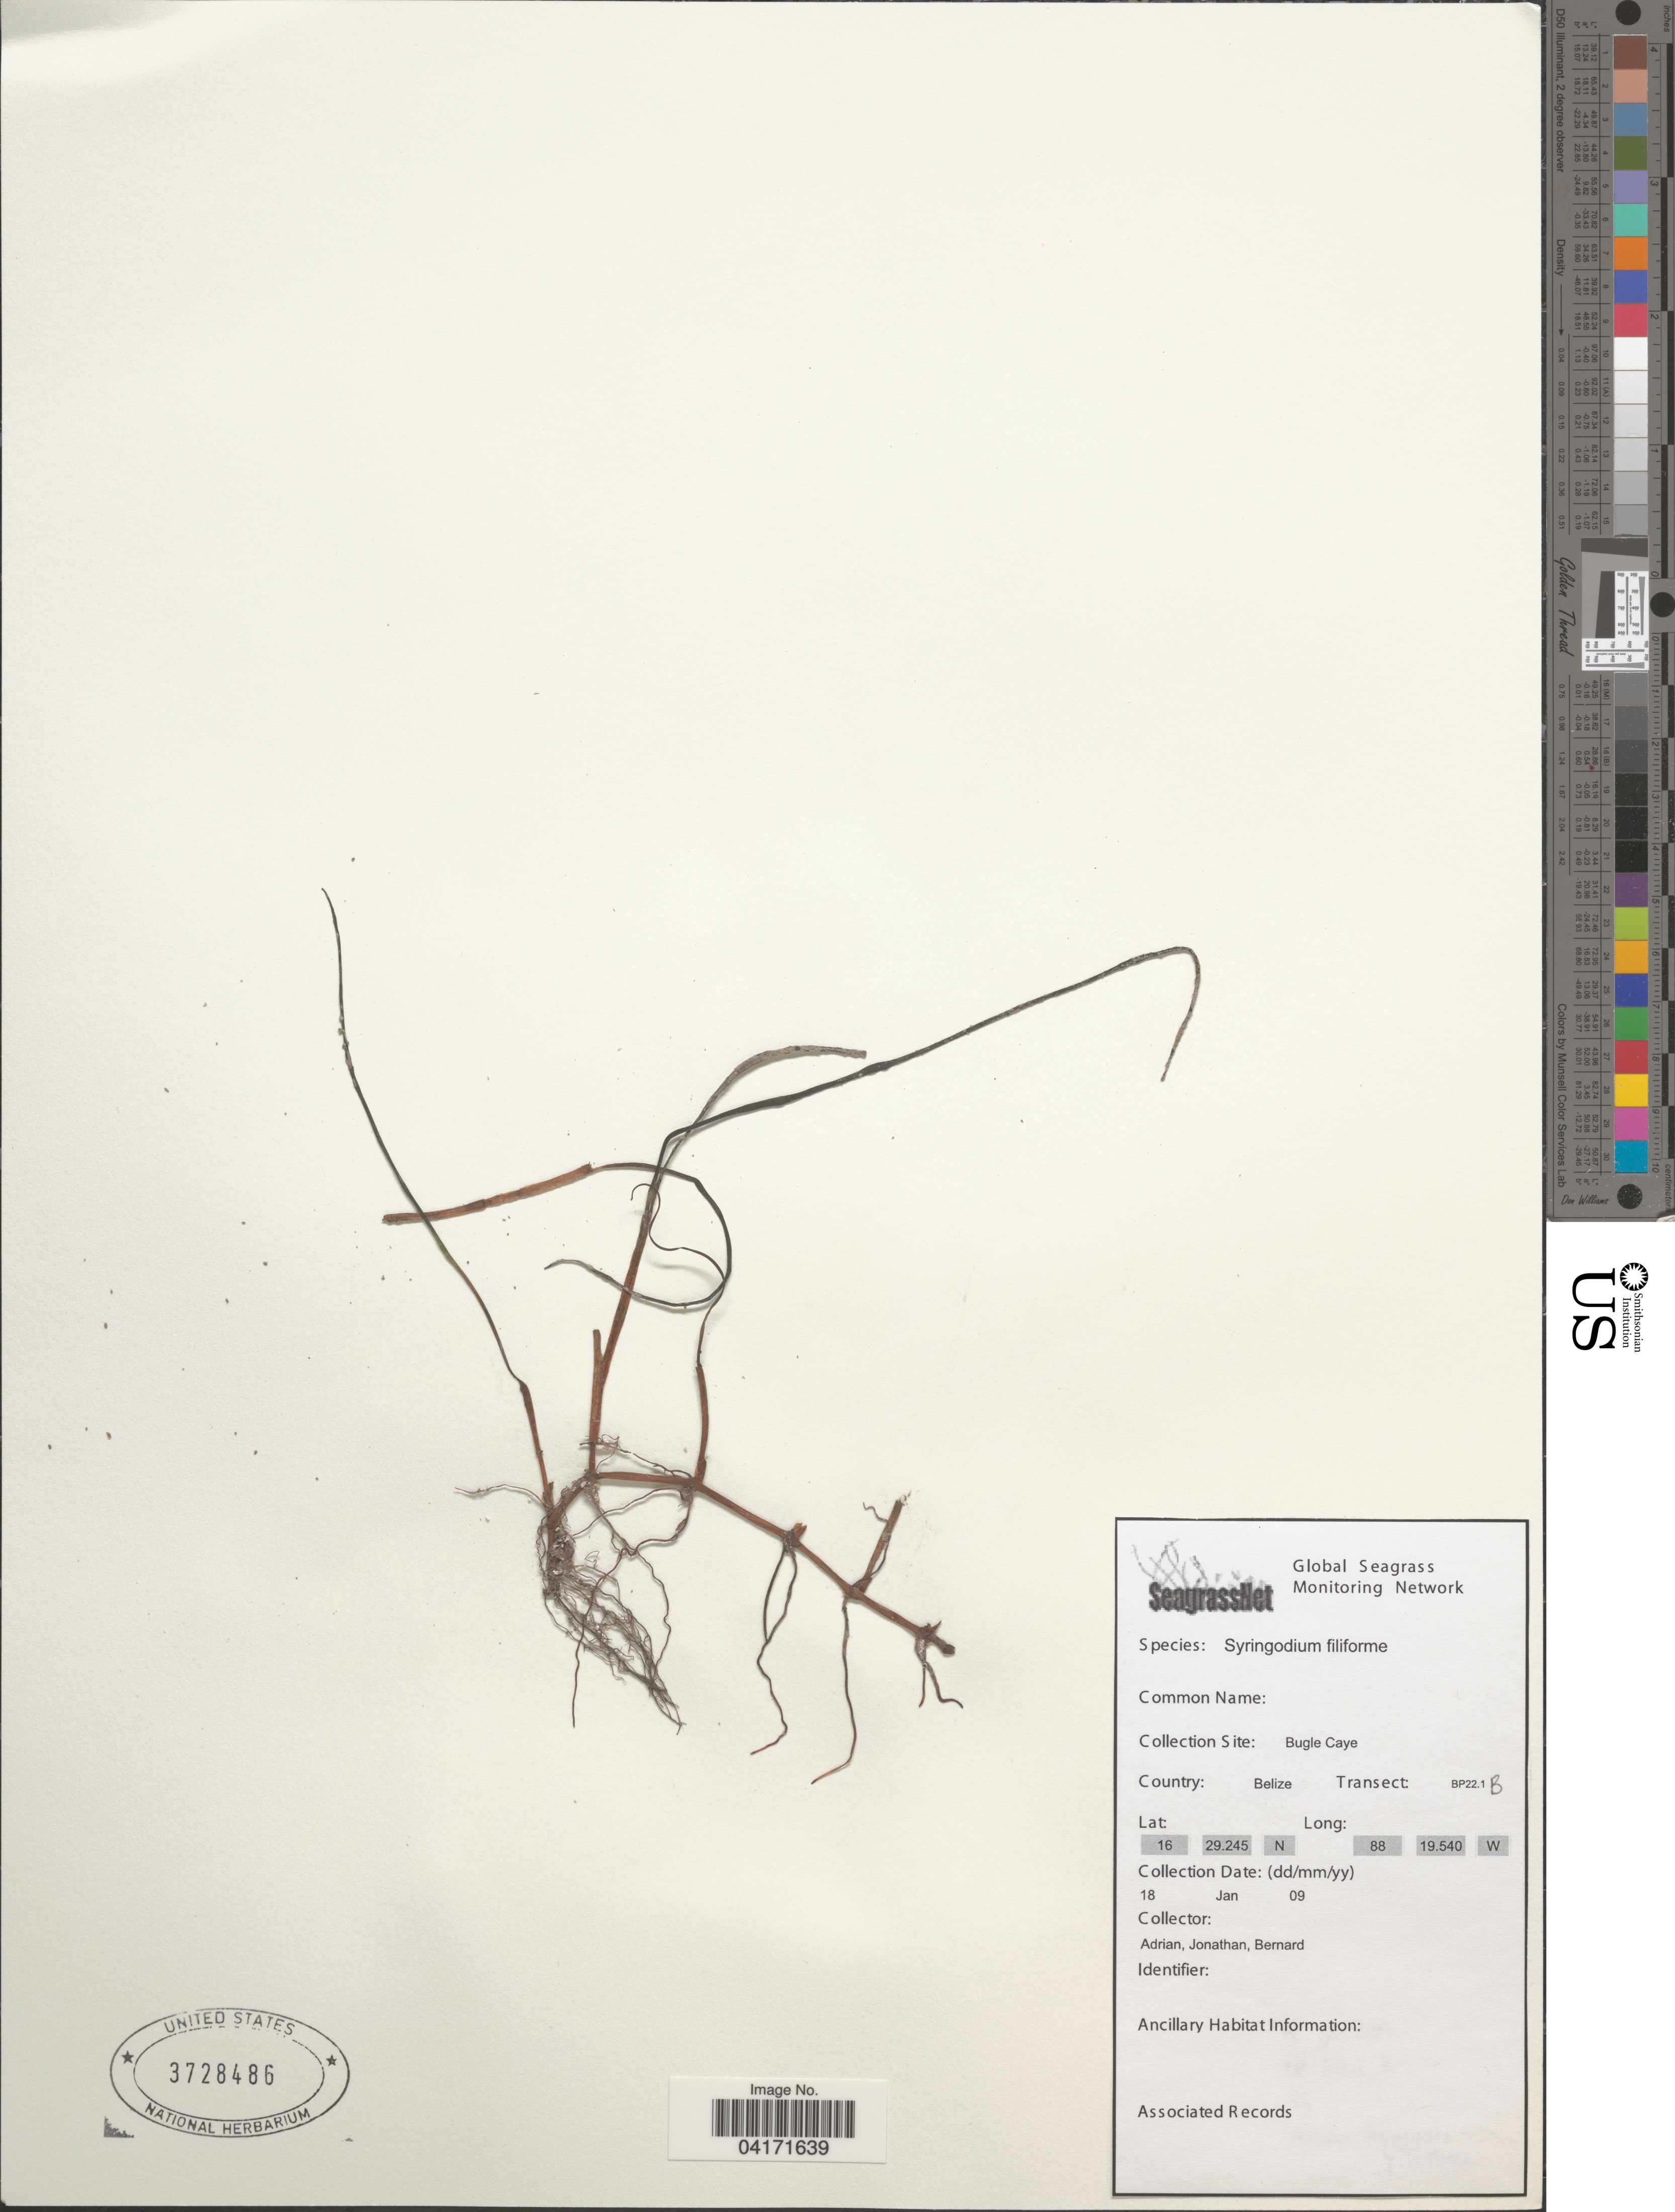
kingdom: Plantae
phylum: Tracheophyta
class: Liliopsida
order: Alismatales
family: Cymodoceaceae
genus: Syringodium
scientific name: Syringodium filiforme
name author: Kütz.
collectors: Adrian, Jonathan & -. Bernard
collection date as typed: Transcribed d/m/y: 18/1/9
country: Belize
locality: Bugle Caye. Transect: BP22.1 B.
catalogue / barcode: US 3728486